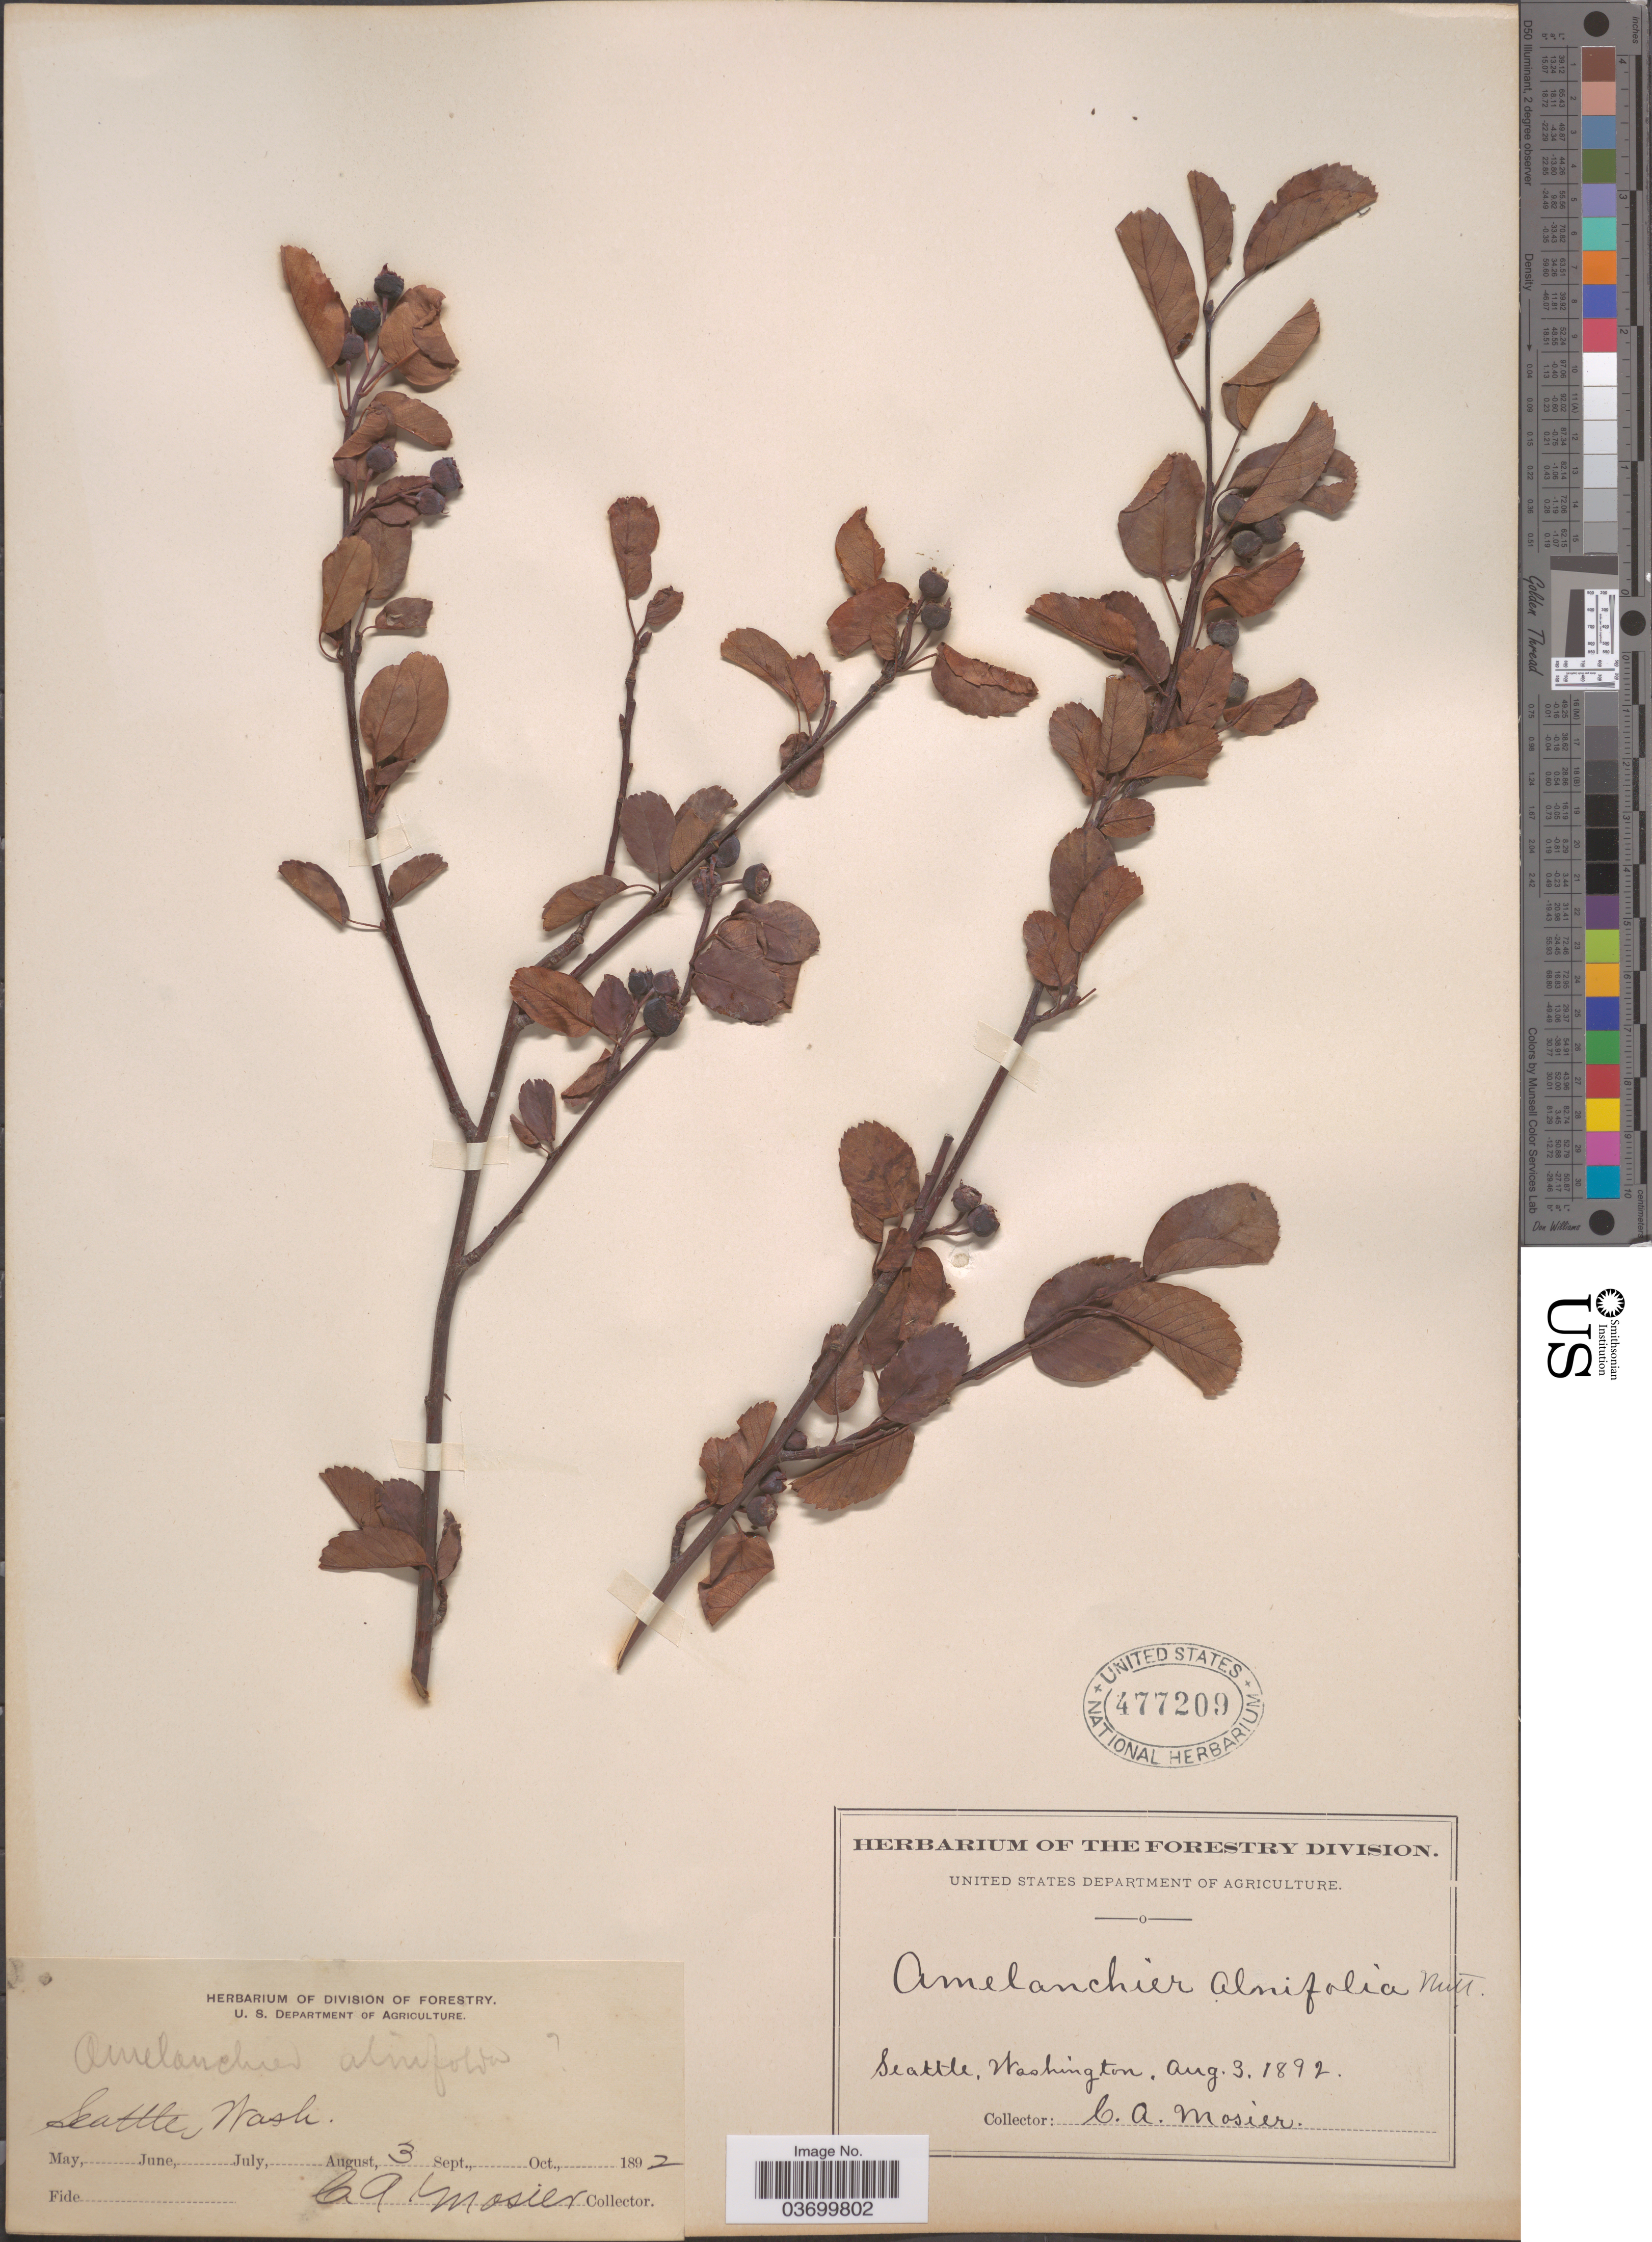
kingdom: Plantae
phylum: Tracheophyta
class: Magnoliopsida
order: Rosales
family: Rosaceae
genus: Amelanchier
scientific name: Amelanchier alnifolia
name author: (Nutt.) Nutt. ex M. Roem.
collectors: C. A. Mosier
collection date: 1892-08-03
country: United States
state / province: Washington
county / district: King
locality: Seattle.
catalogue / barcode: US 477209